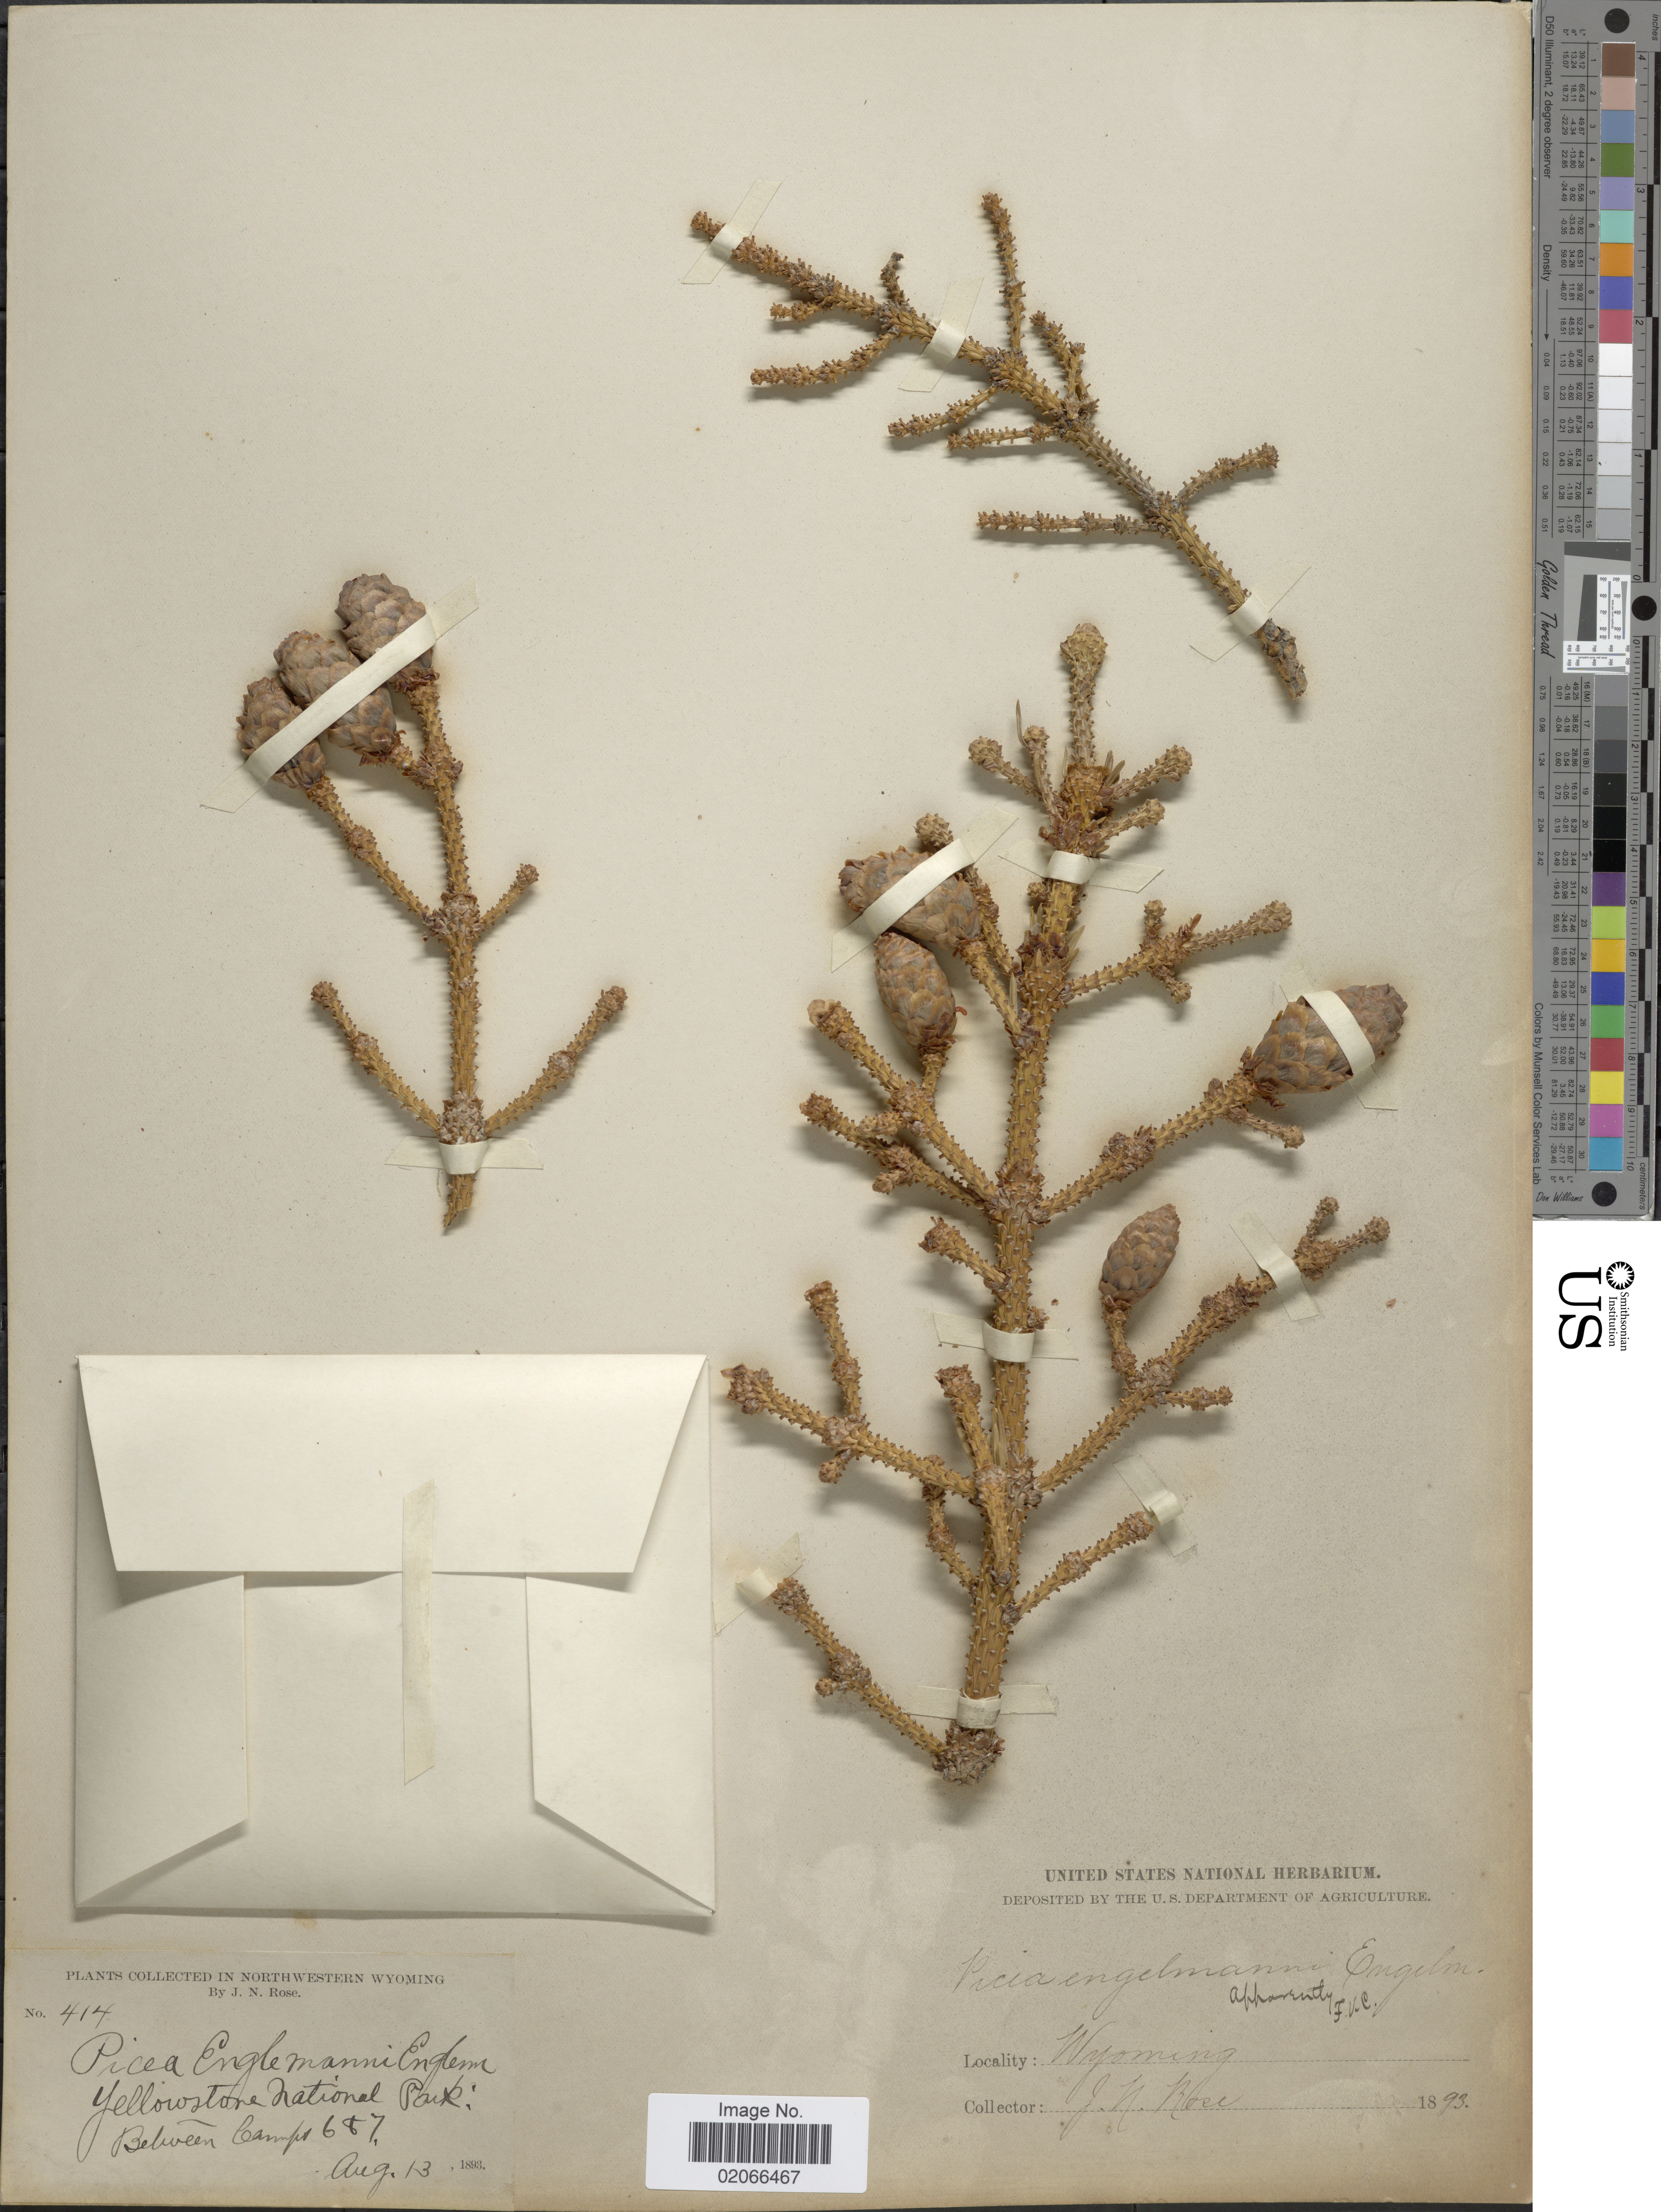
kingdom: Plantae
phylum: Tracheophyta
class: Pinopsida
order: Pinales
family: Pinaceae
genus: Picea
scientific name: Picea engelmannii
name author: Parry ex Engelm.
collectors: J. N. Rose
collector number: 414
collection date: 1893-08-13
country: United States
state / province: Wyoming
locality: Northwestern Wyoming, Yellowstone National Park, between Camps 5+6